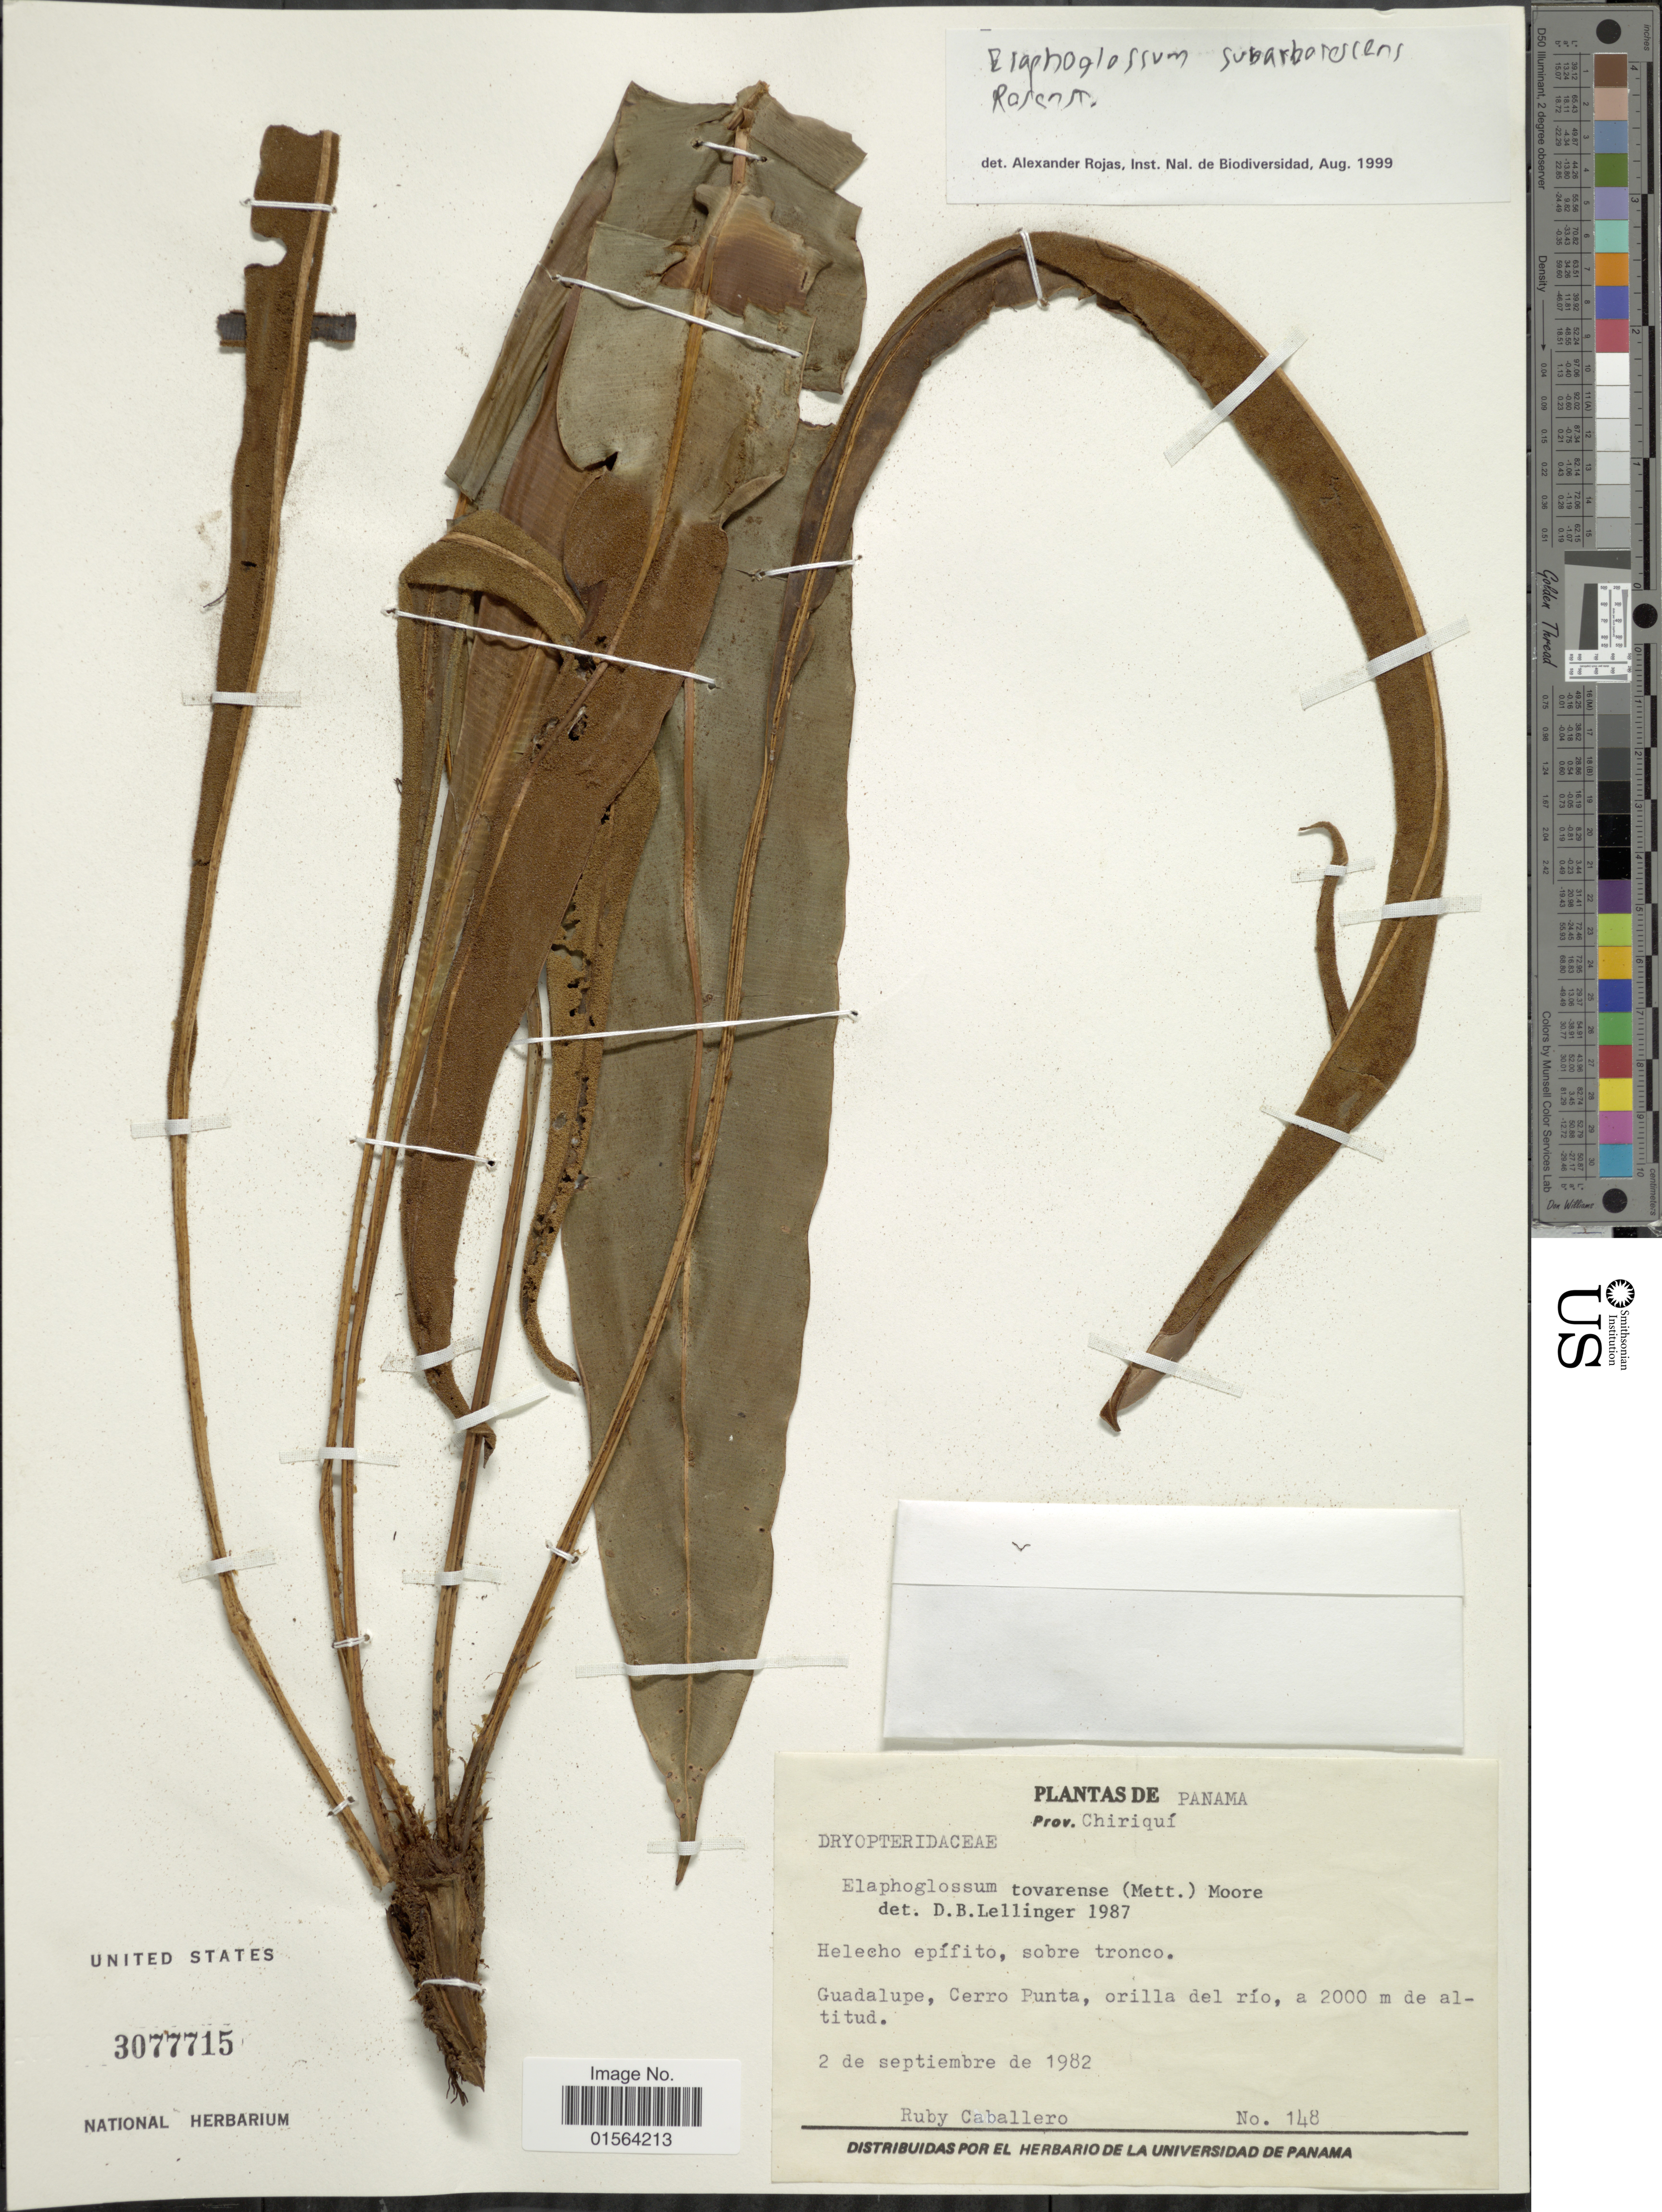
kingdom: Plantae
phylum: Tracheophyta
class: Polypodiopsida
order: Polypodiales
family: Dryopteridaceae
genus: Elaphoglossum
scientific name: Elaphoglossum latifolium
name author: (Sw.) J. Sm.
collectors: R. Caballero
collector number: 148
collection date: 1982-09-02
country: Panama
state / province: Chiriqui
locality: Prov. Chiriqui, Guadalupe, Cerro Punta, orilla del rio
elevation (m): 2000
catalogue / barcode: US 3077715